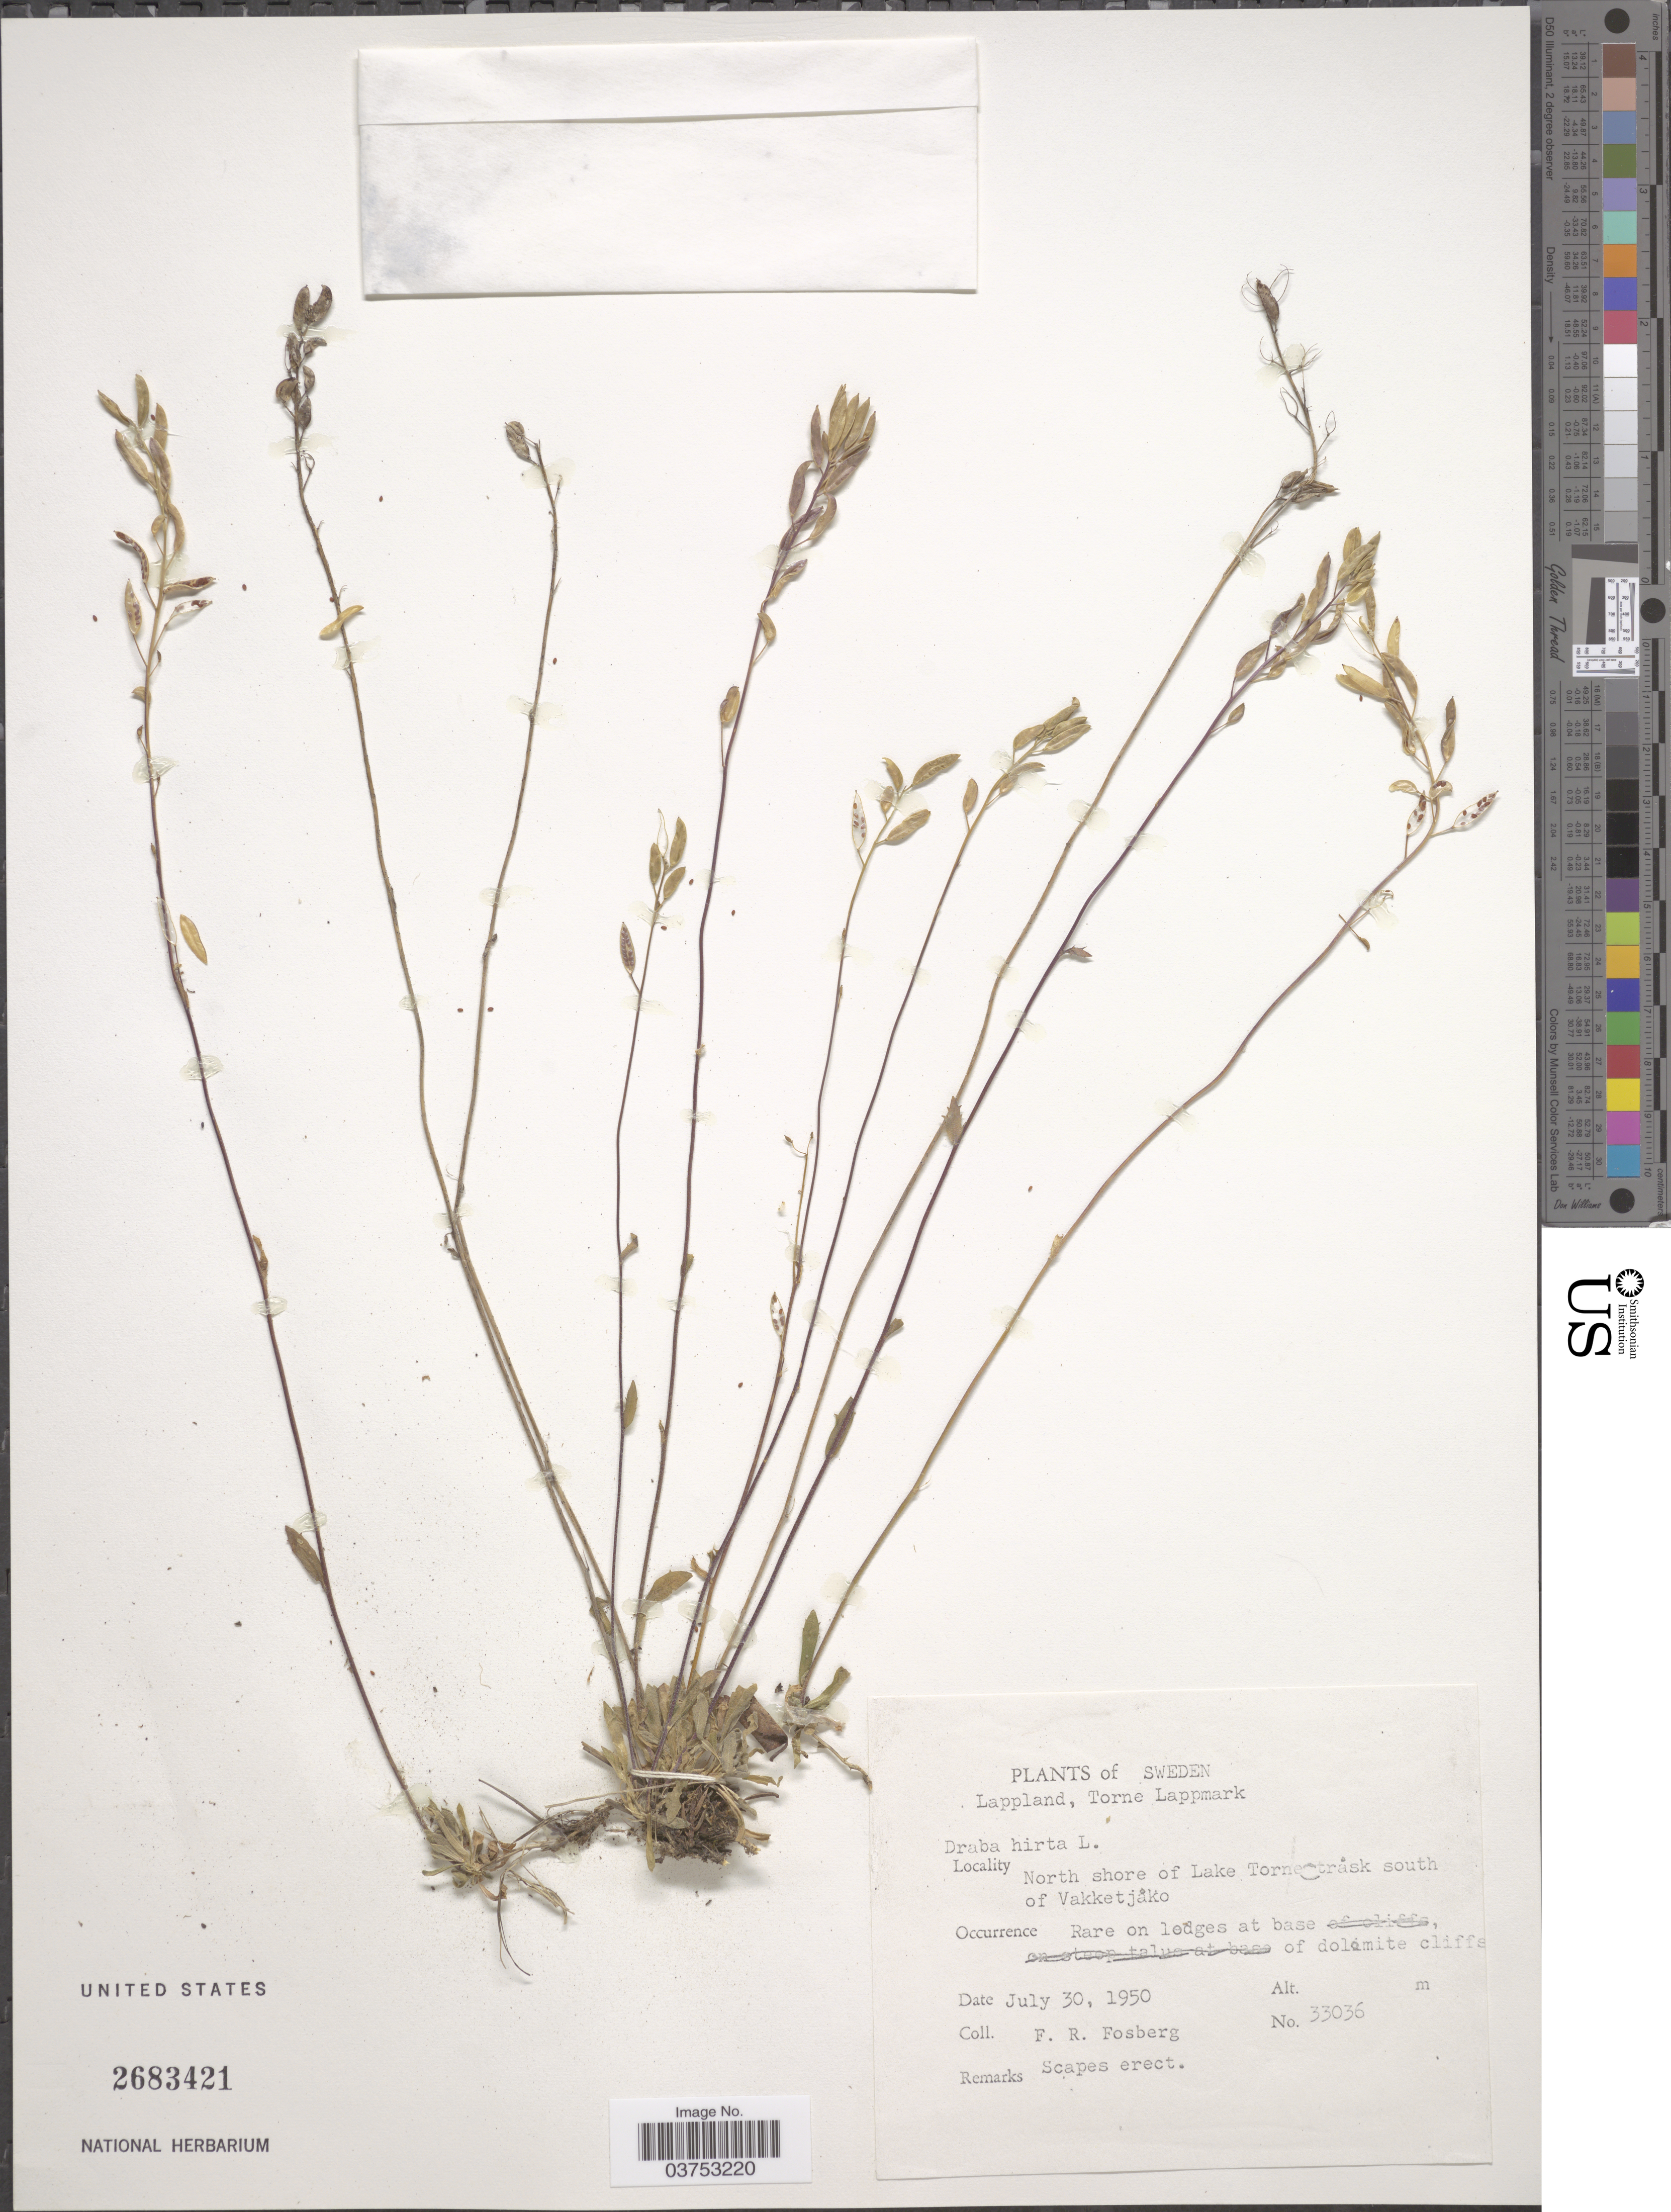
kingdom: Plantae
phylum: Tracheophyta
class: Magnoliopsida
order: Brassicales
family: Brassicaceae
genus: Draba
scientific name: Draba hirta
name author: L.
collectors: F. R. Fosberg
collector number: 33036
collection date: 1950-07-30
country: Sweden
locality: Lappland, Torne Lappmark. North shore of Lake Torne trask south of Vakketjåko.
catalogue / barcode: US 2683421